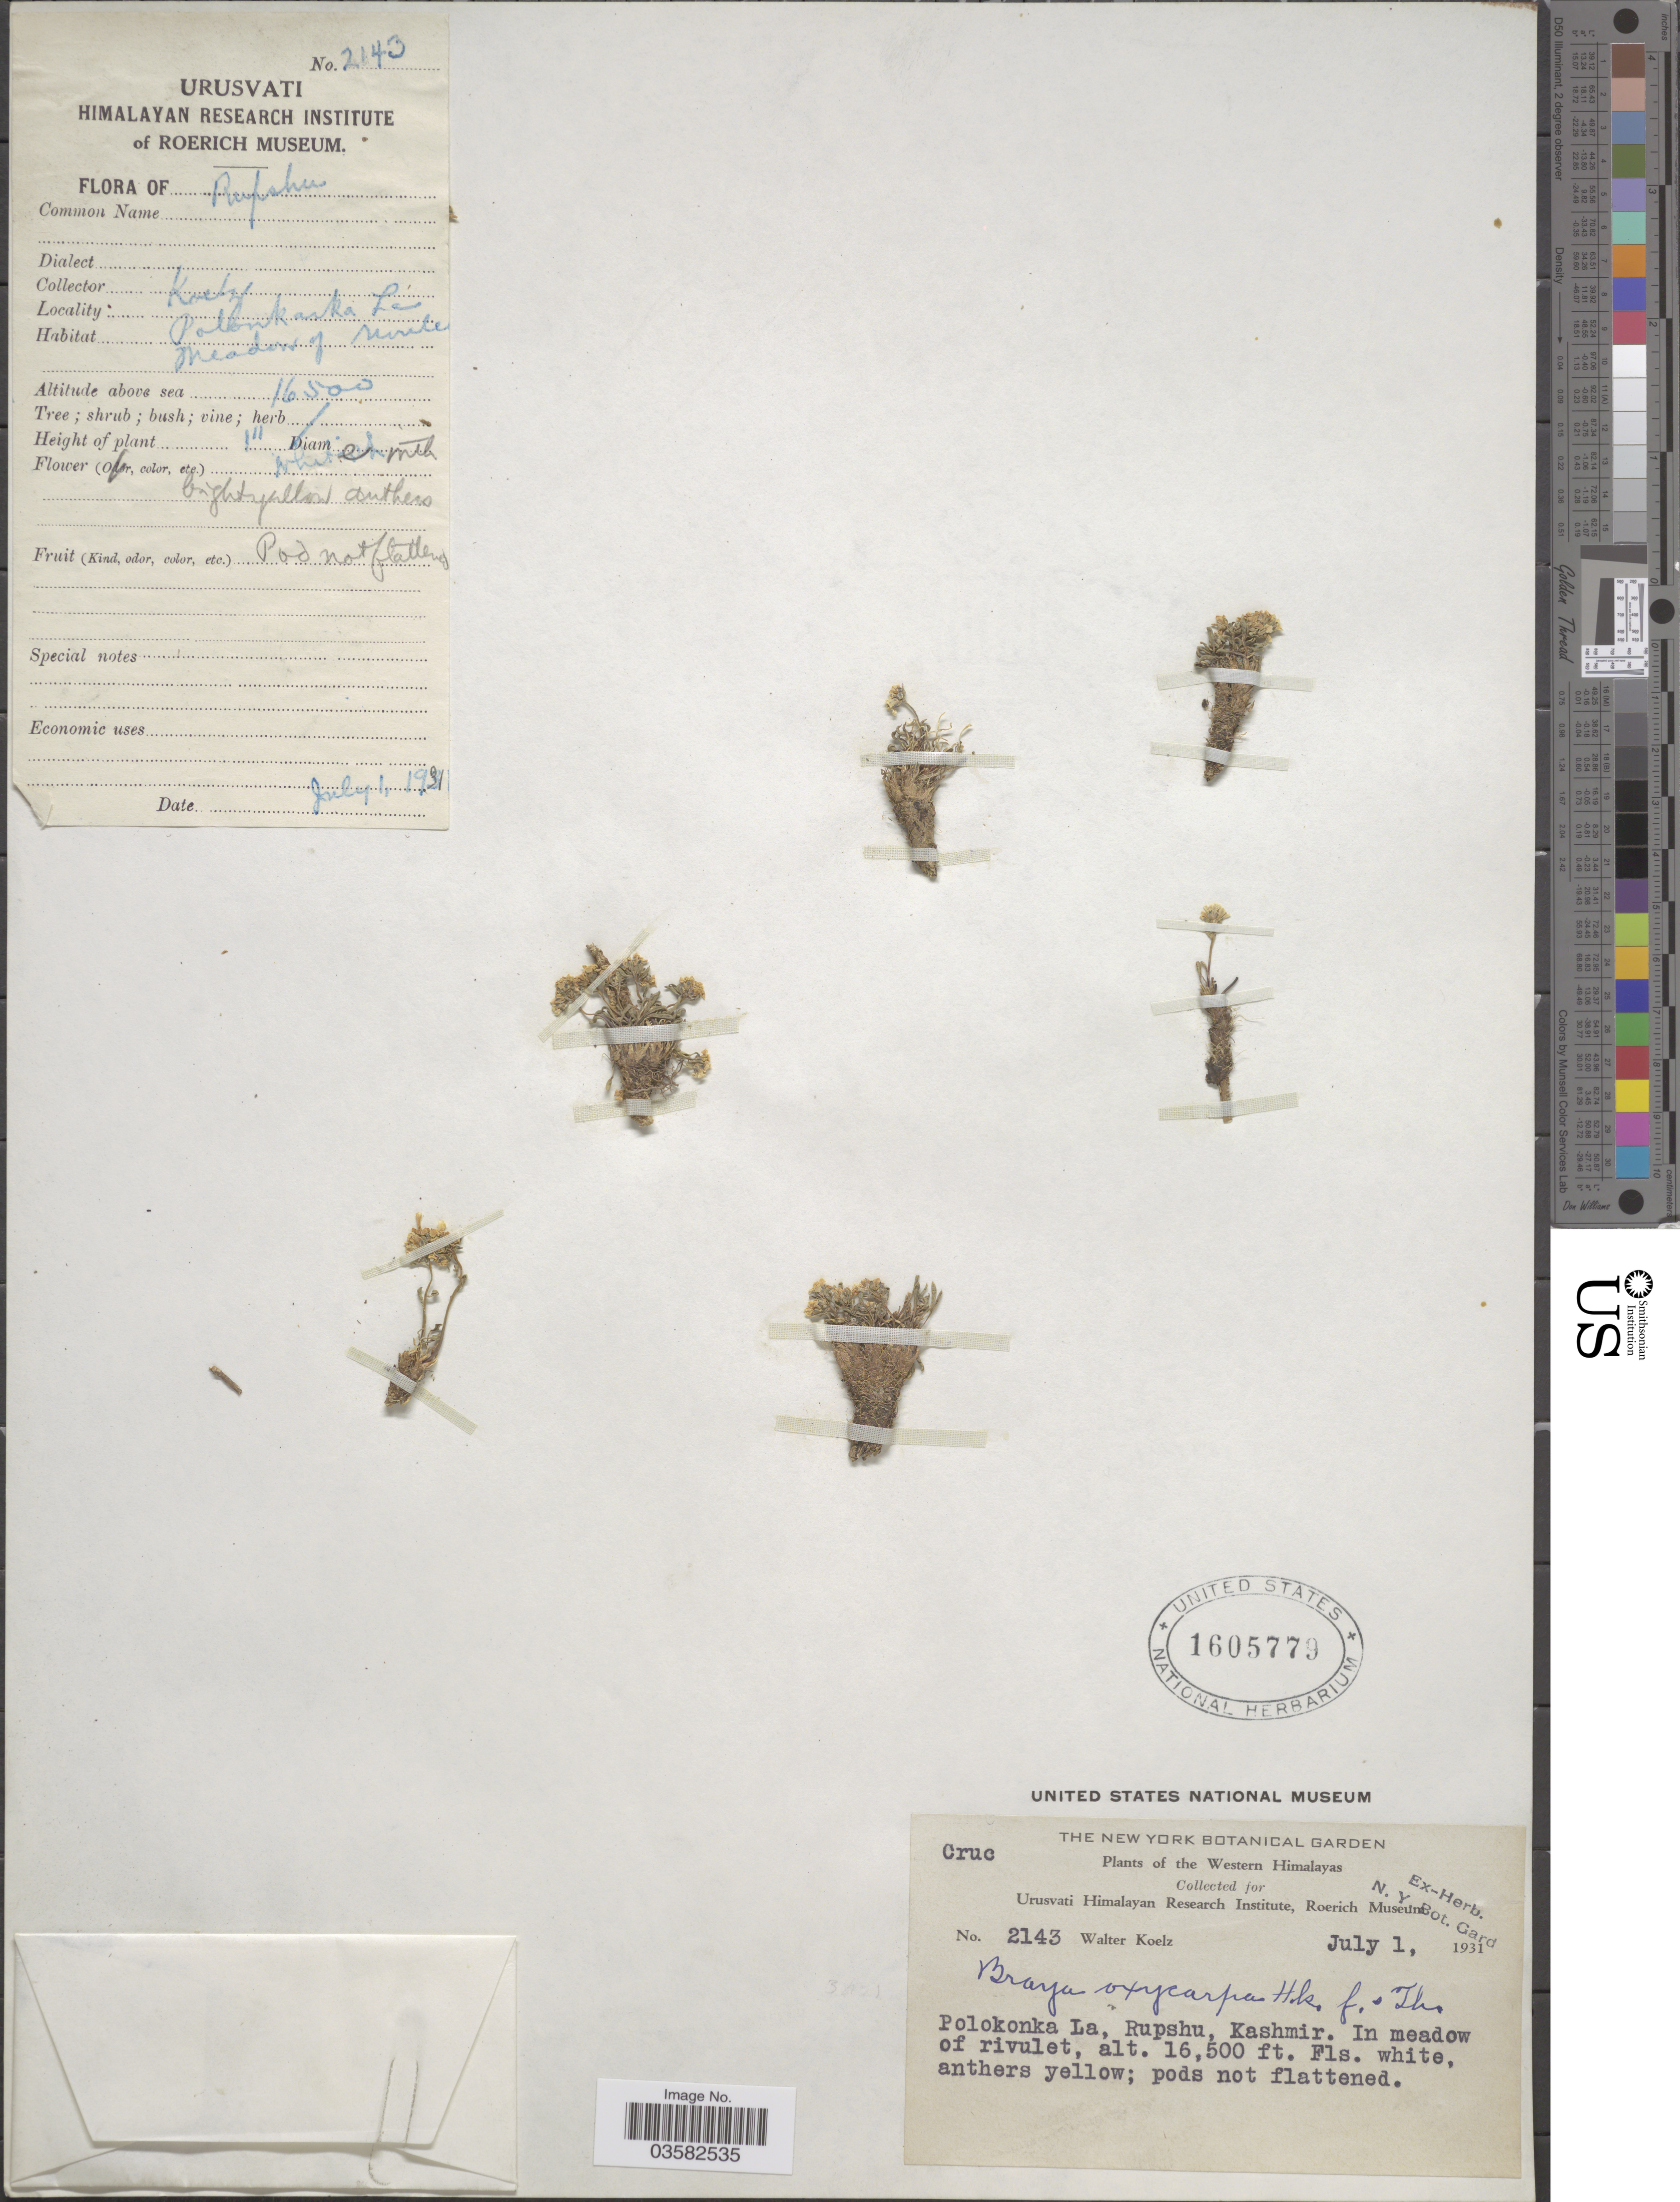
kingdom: Plantae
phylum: Tracheophyta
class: Magnoliopsida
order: Brassicales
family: Brassicaceae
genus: Aphragmus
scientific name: Aphragmus oxycarpus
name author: (Hook. f. & Thoms.) Jafri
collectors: W. N. Koelz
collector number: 2143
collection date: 1931-07-01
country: India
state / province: Jammu and Kashmir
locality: Western Himalayas. Polokonka La, Rupshu, Kashmir. Meadow of rivulet.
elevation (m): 5029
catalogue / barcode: US 1605779